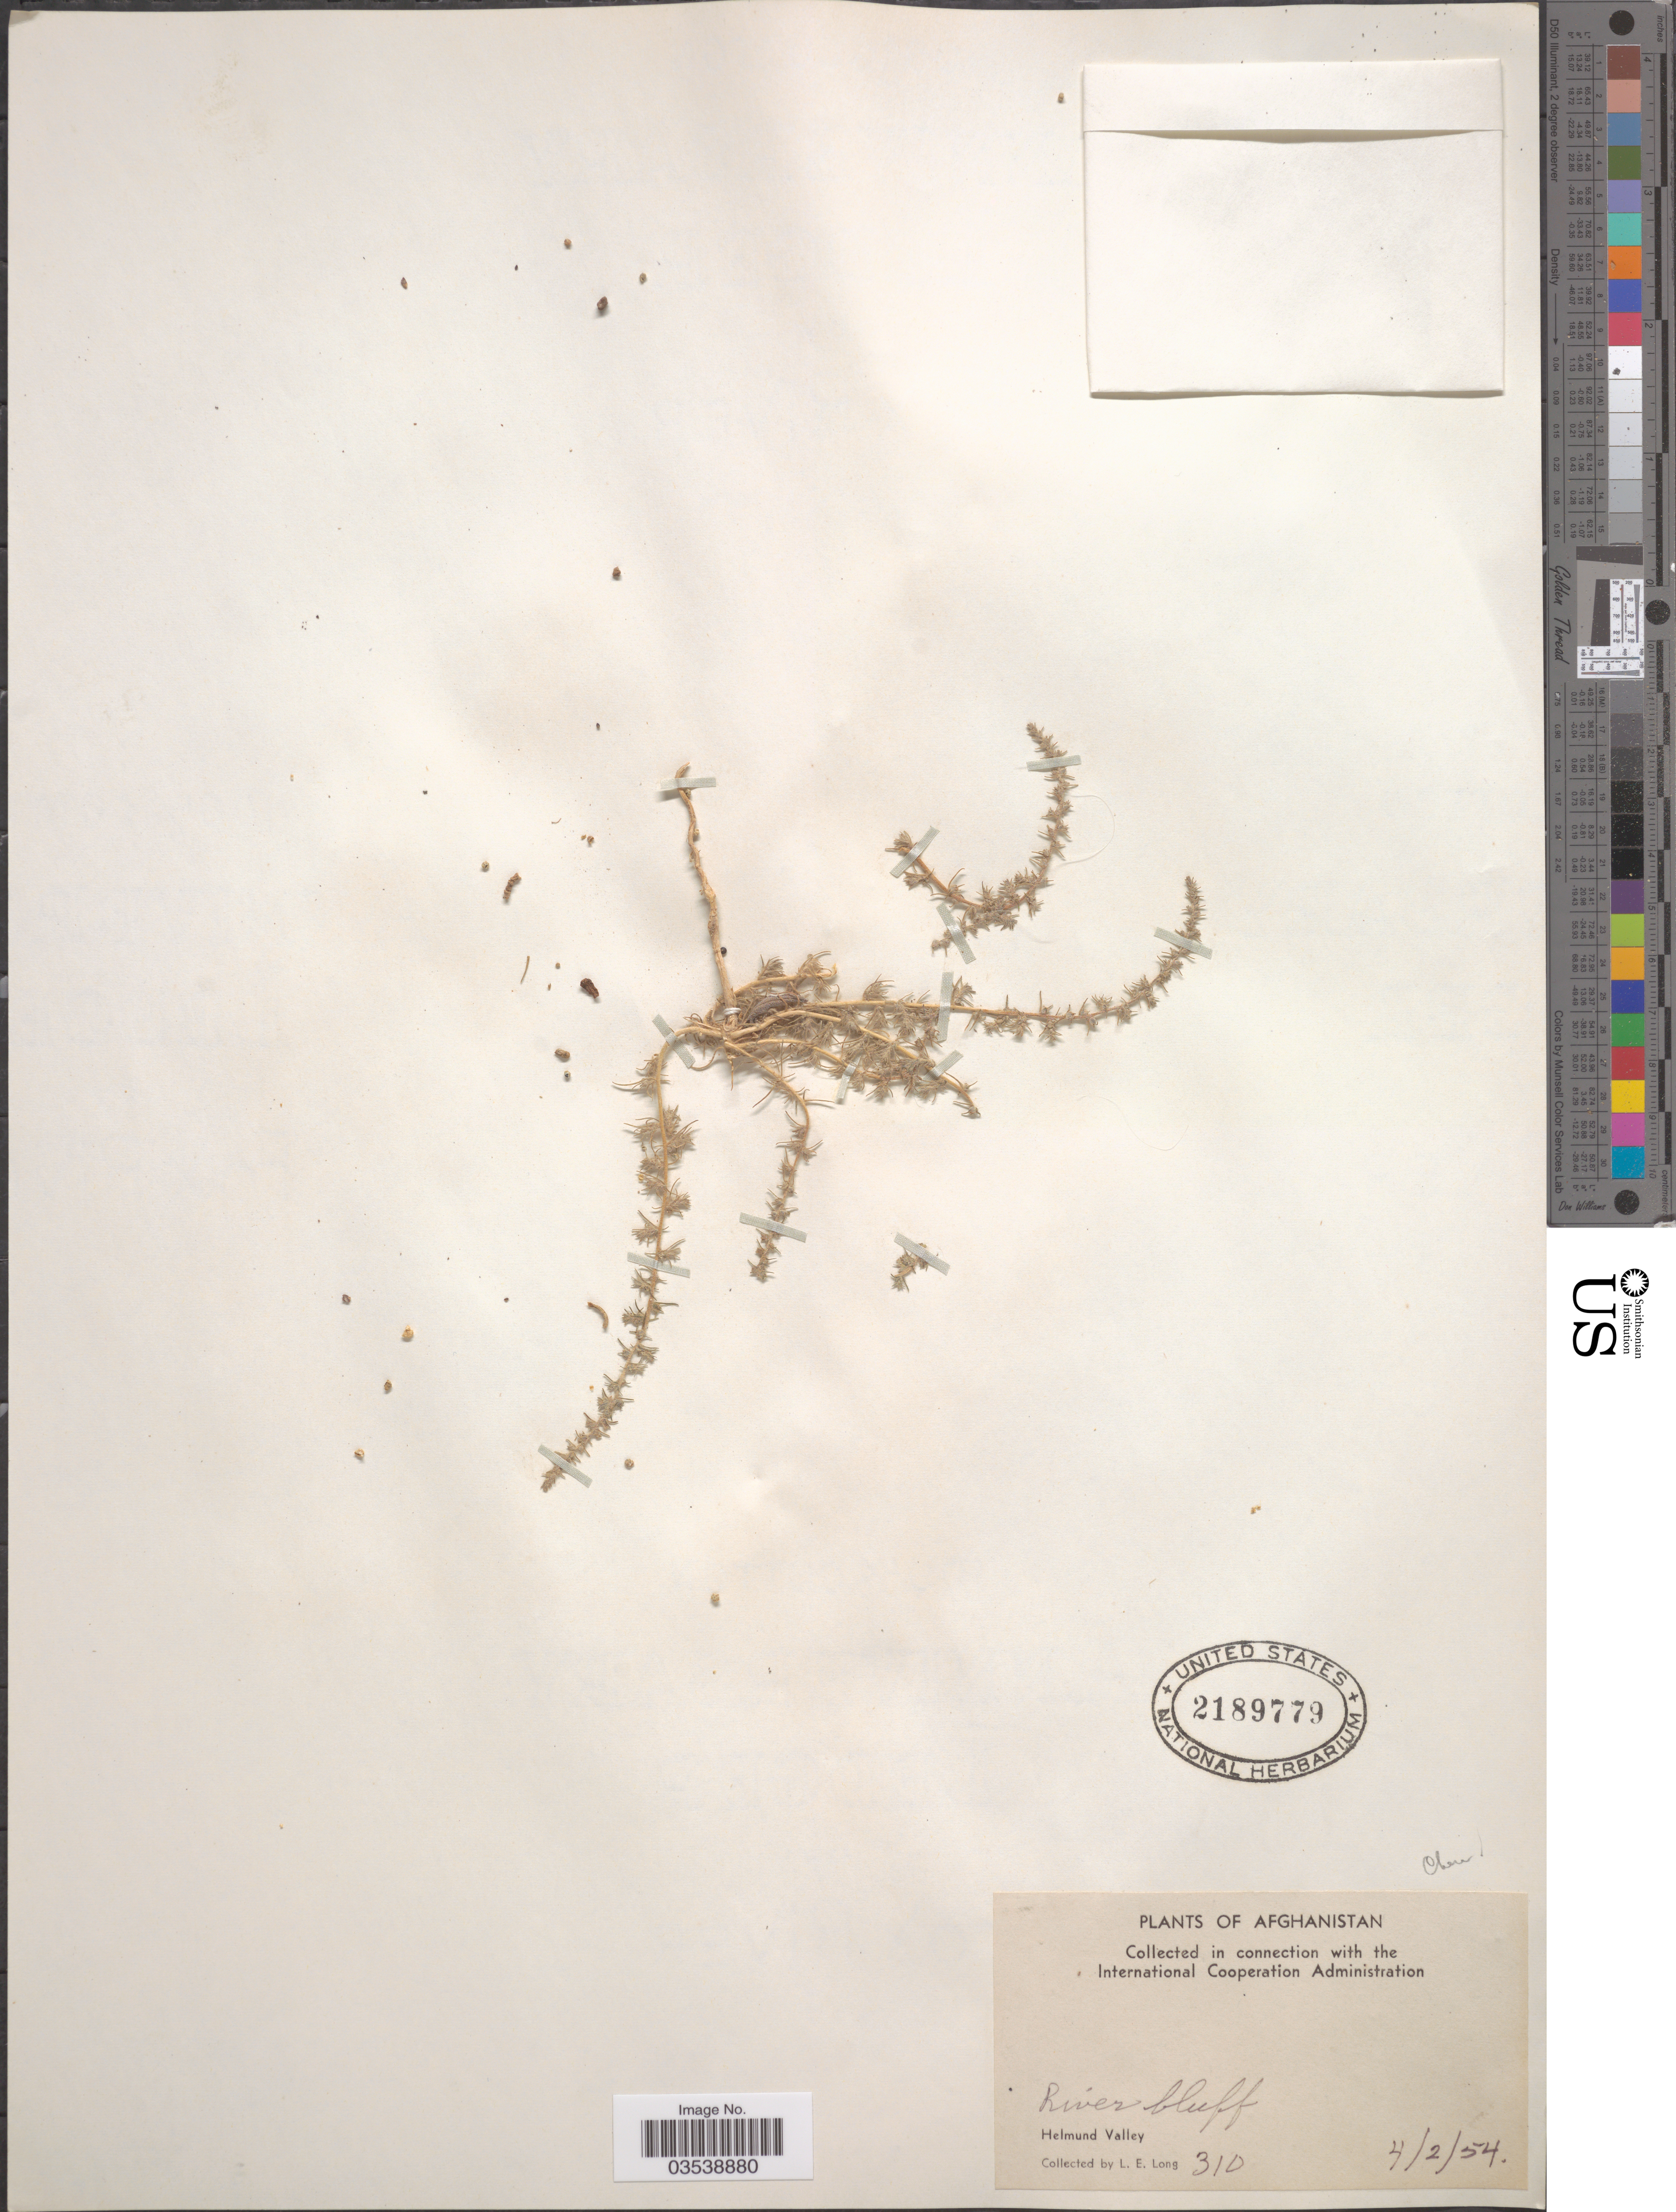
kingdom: Plantae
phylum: Tracheophyta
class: Magnoliopsida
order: Caryophyllales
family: Amaranthaceae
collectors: L. E. Long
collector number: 310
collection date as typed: Transcribed d/m/y: 4/2/54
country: Afghanistan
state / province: Helmand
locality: River bluff. Helmund Valley.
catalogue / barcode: US 2189779